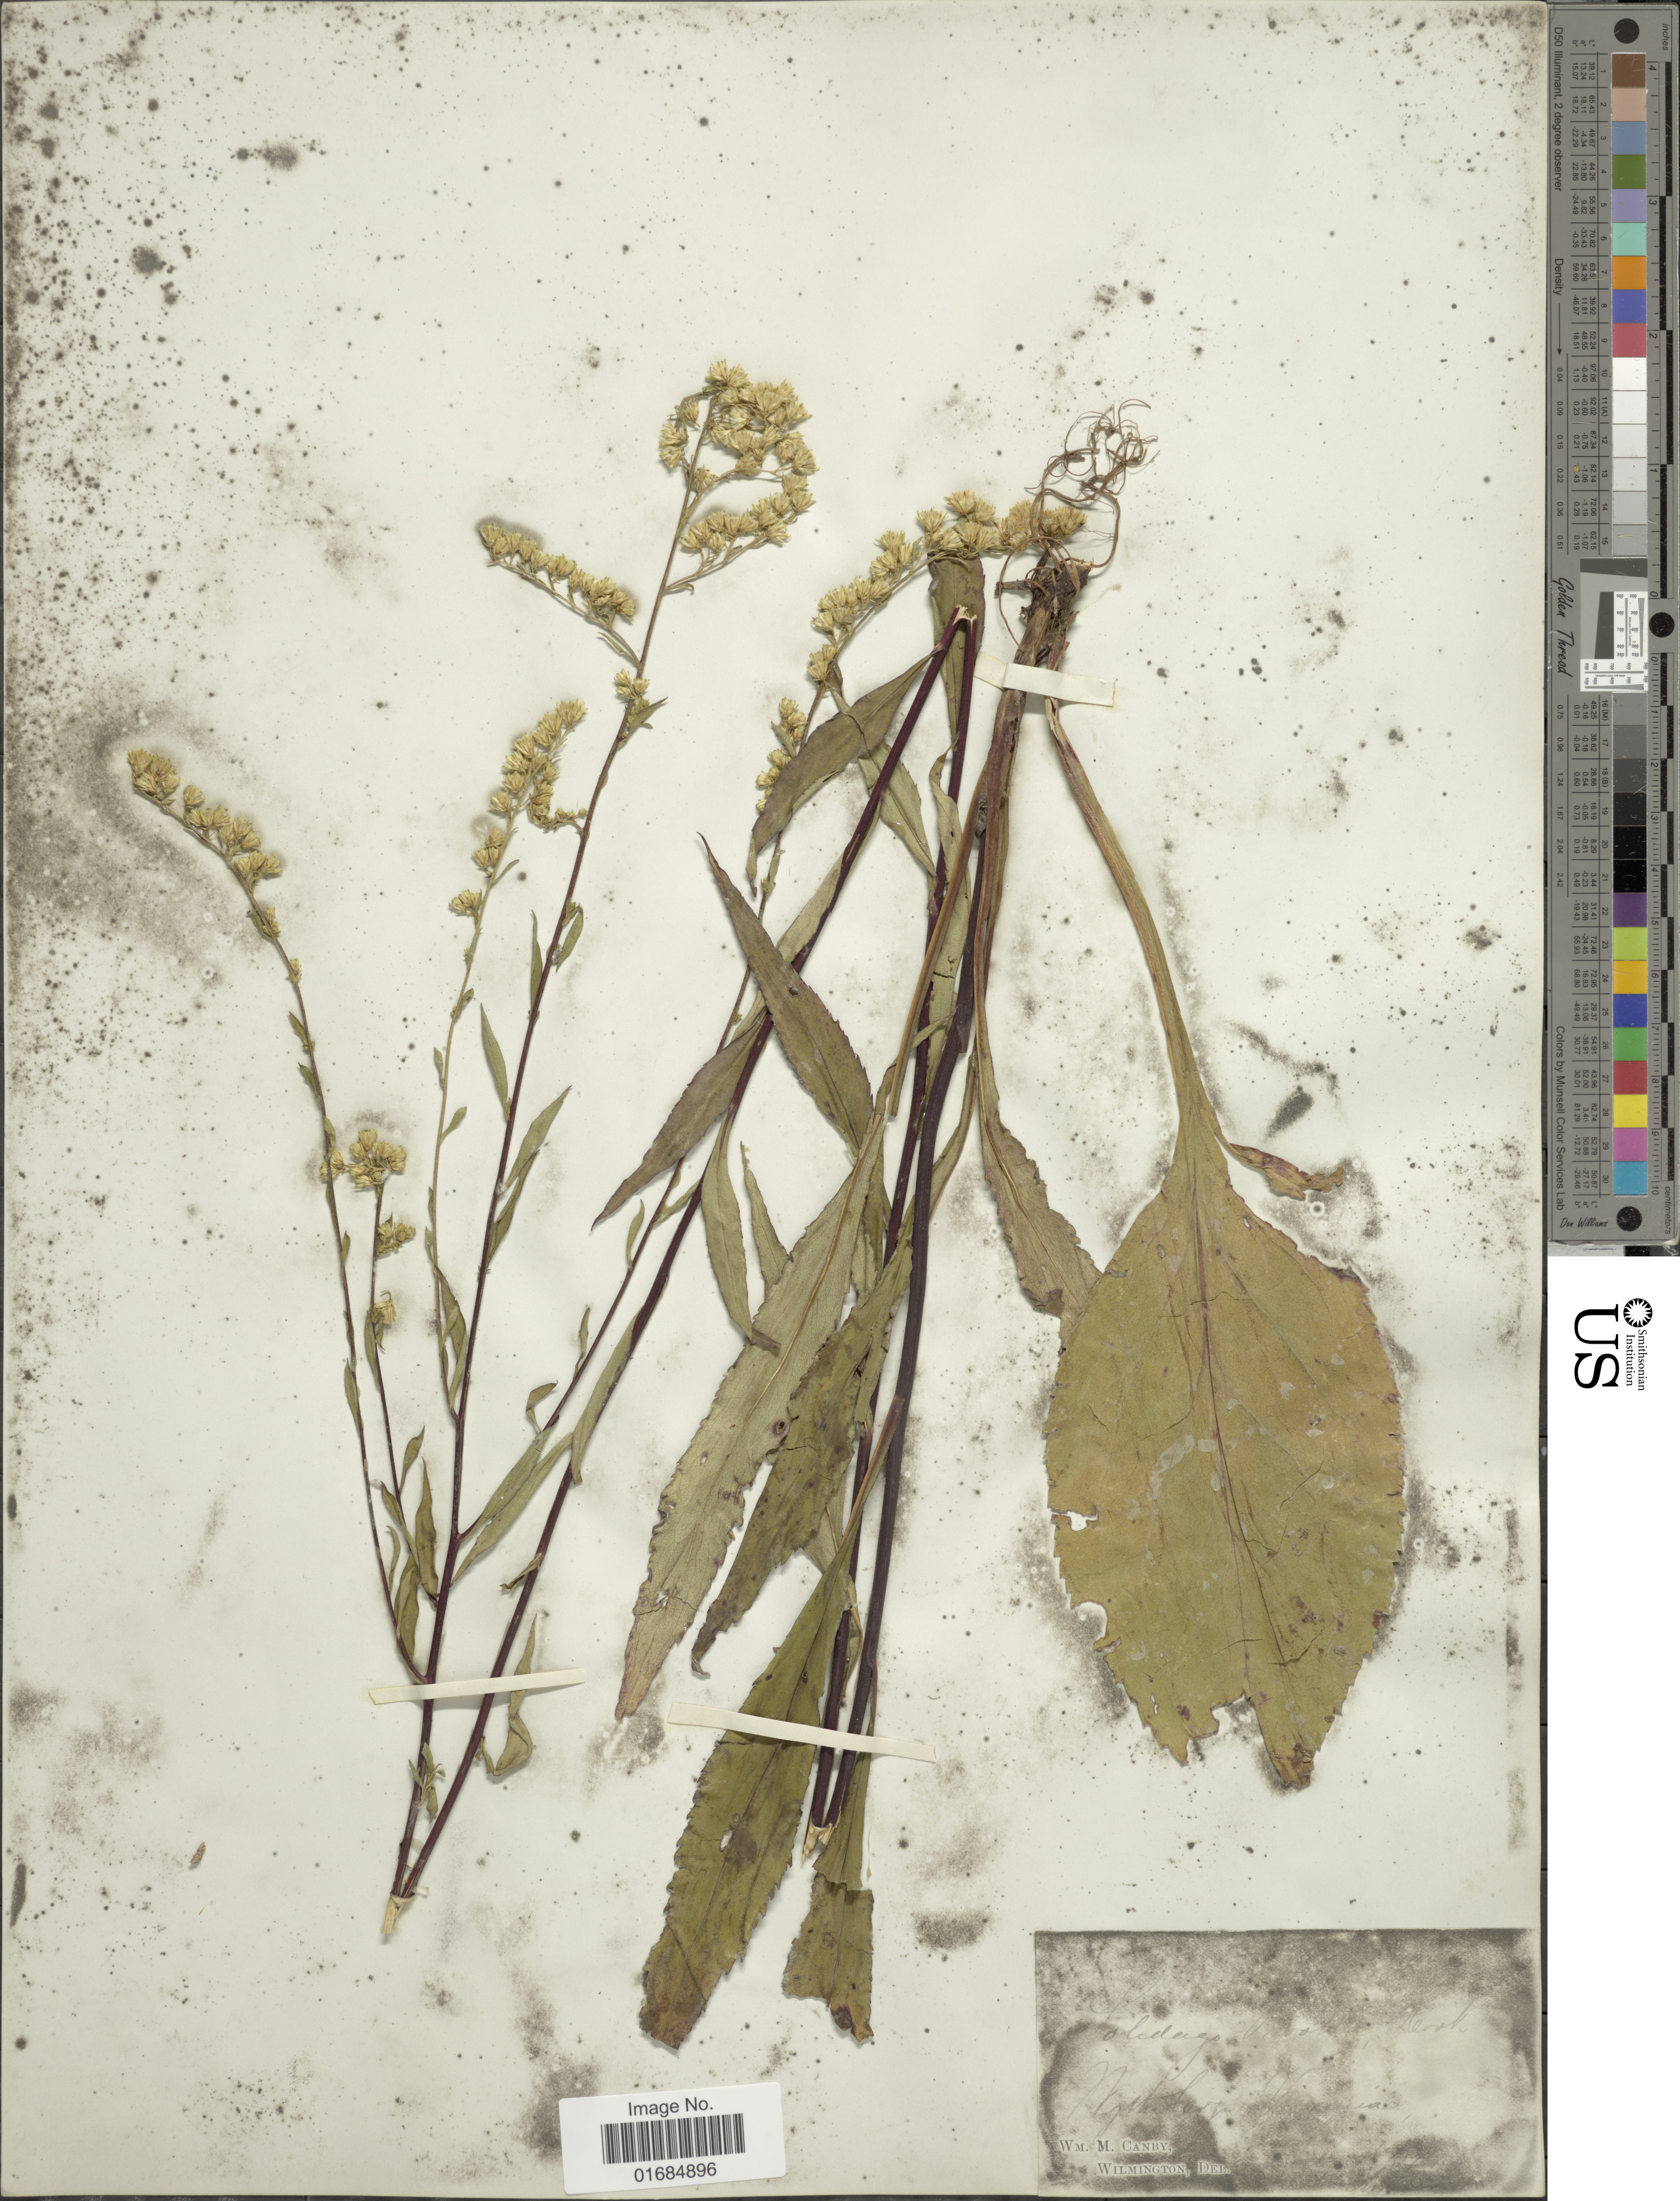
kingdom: Plantae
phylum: Tracheophyta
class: Magnoliopsida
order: Asterales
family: Asteraceae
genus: Solidago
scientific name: Solidago boottii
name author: Hook.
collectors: W. M. Canby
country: United States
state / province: Virginia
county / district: Northampton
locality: Northampton